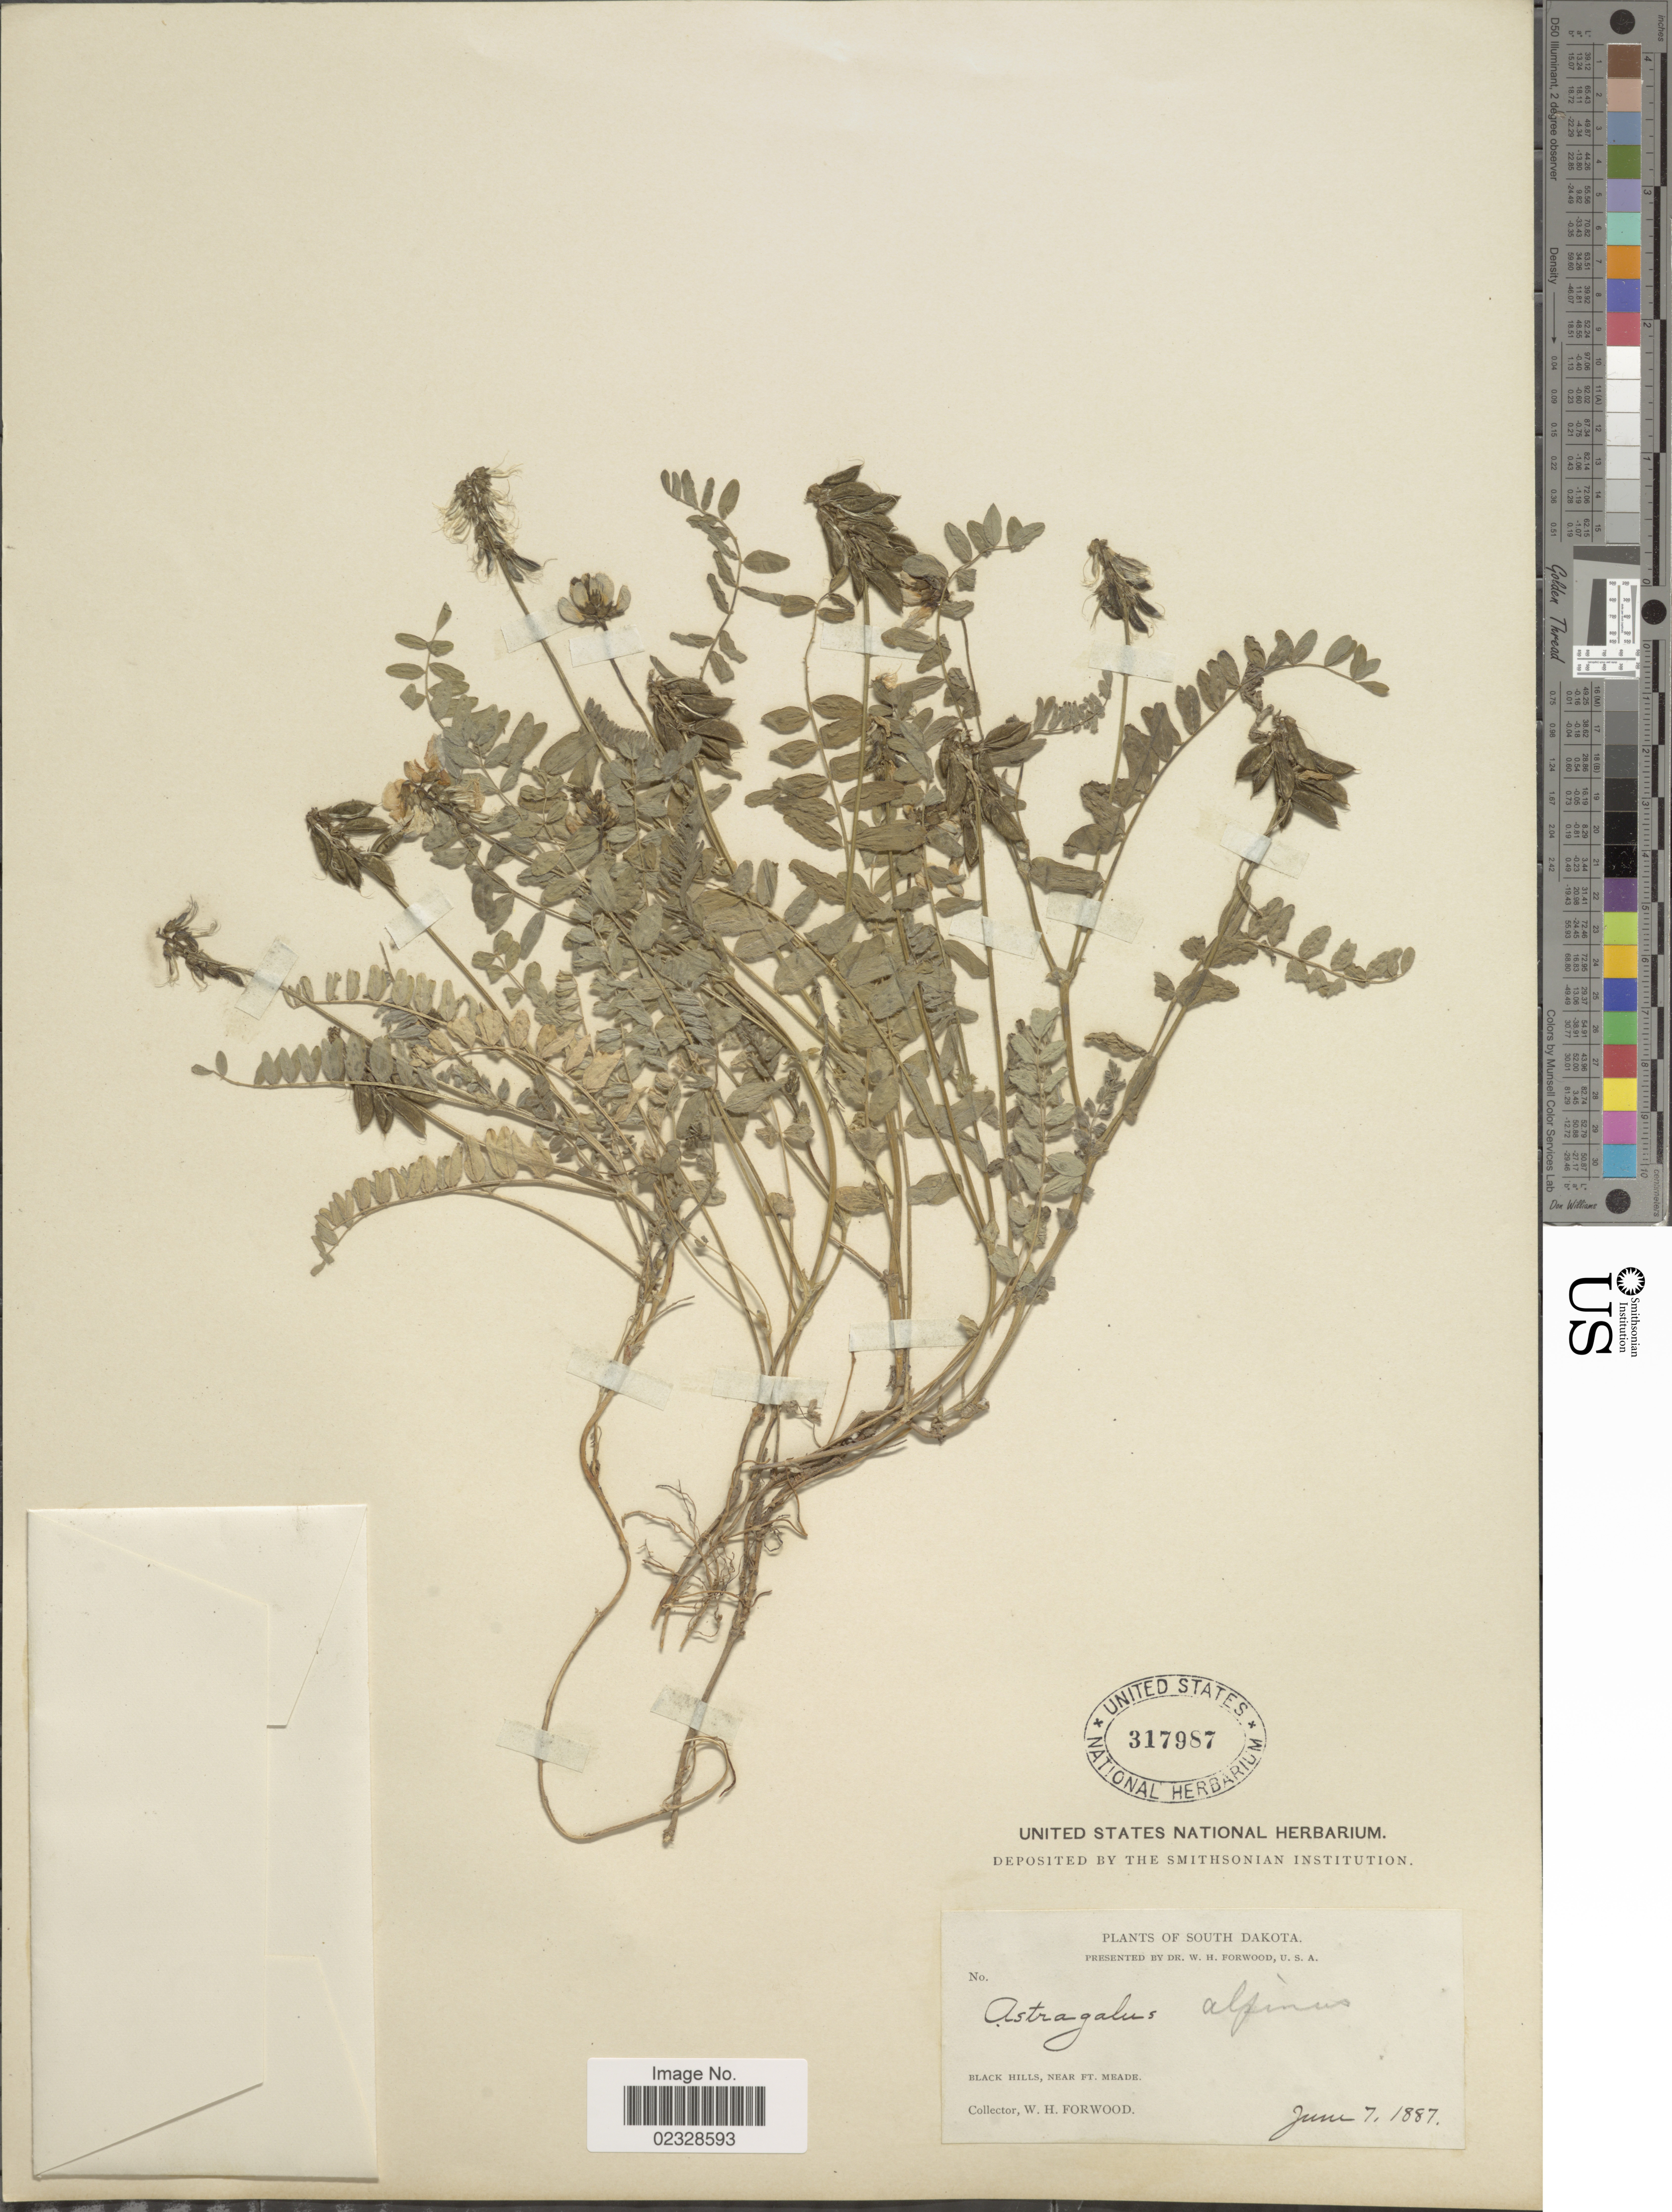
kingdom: Plantae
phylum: Tracheophyta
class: Magnoliopsida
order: Fabales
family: Fabaceae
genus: Astragalus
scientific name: Astragalus alpinus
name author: L.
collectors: W. Forwood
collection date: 1887-06-07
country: United States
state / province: South Dakota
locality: Black Hills, near Ft. Meade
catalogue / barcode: US 317987